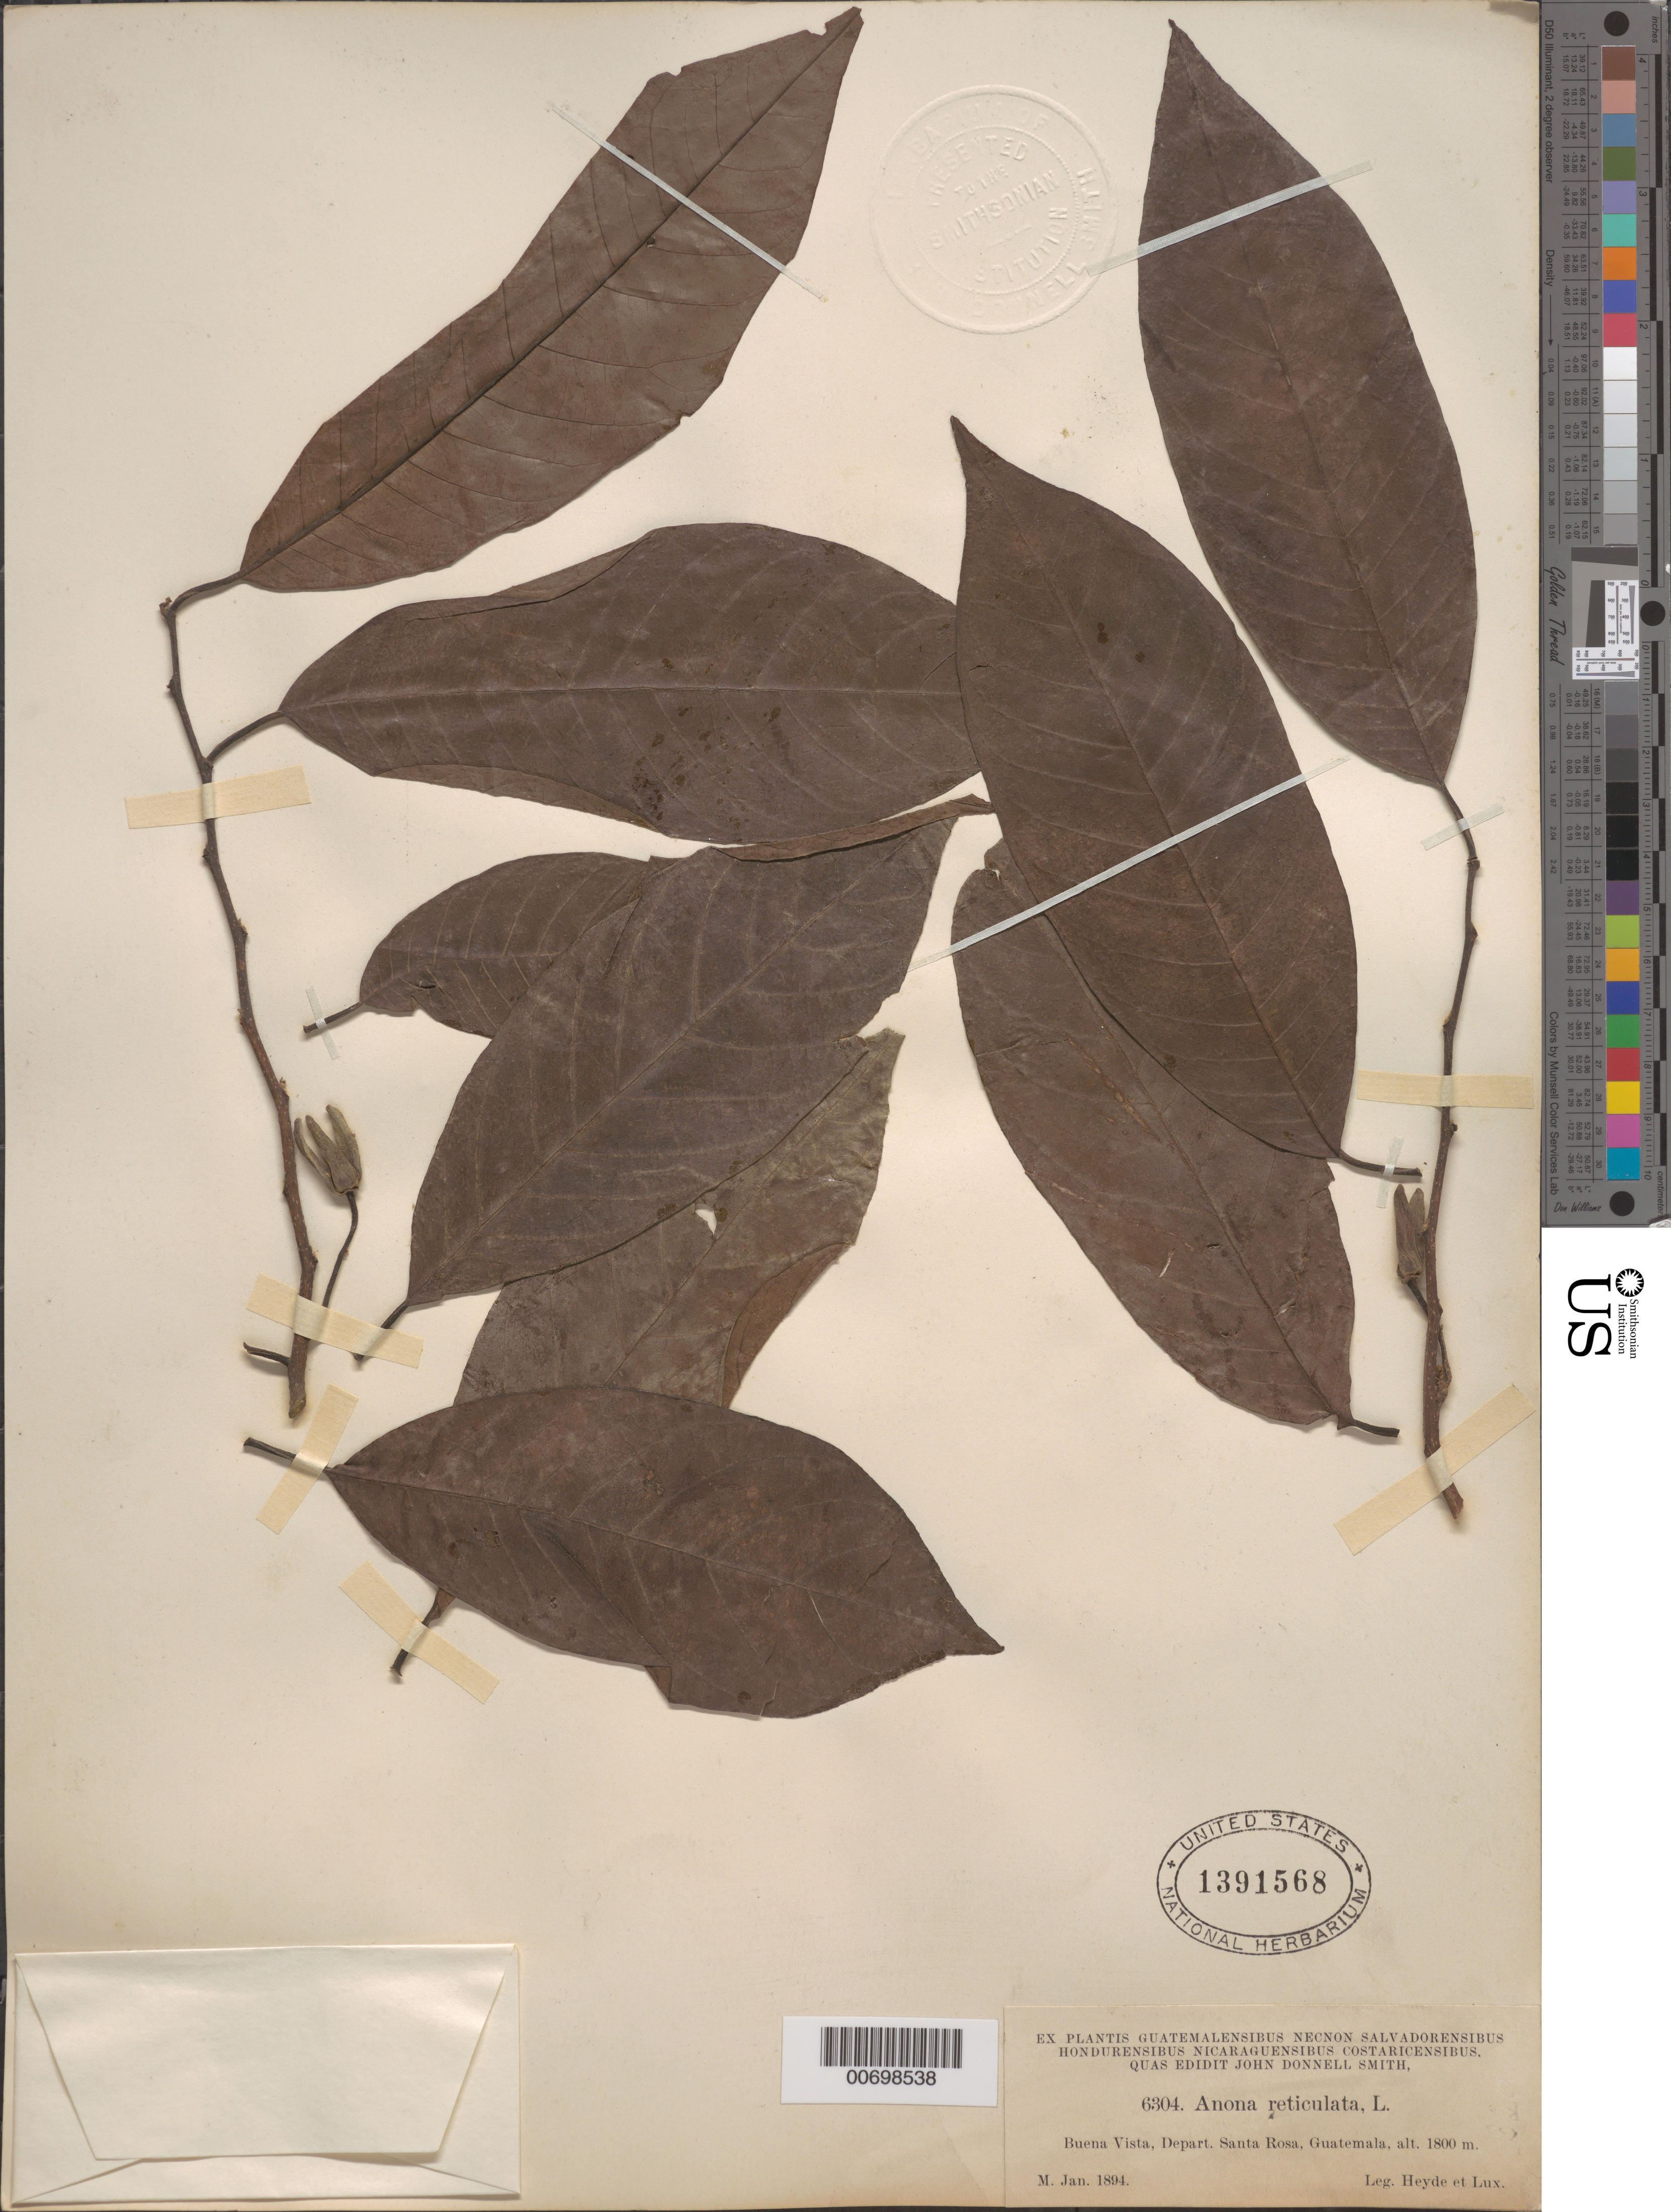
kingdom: Plantae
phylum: Tracheophyta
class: Magnoliopsida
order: Magnoliales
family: Annonaceae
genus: Annona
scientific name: Annona reticulata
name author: L.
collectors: E. T. Heyde & E. Lux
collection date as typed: Jan 1894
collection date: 1894-01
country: Guatemala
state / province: Santa Rosa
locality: Buena Vista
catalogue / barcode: US 1391568